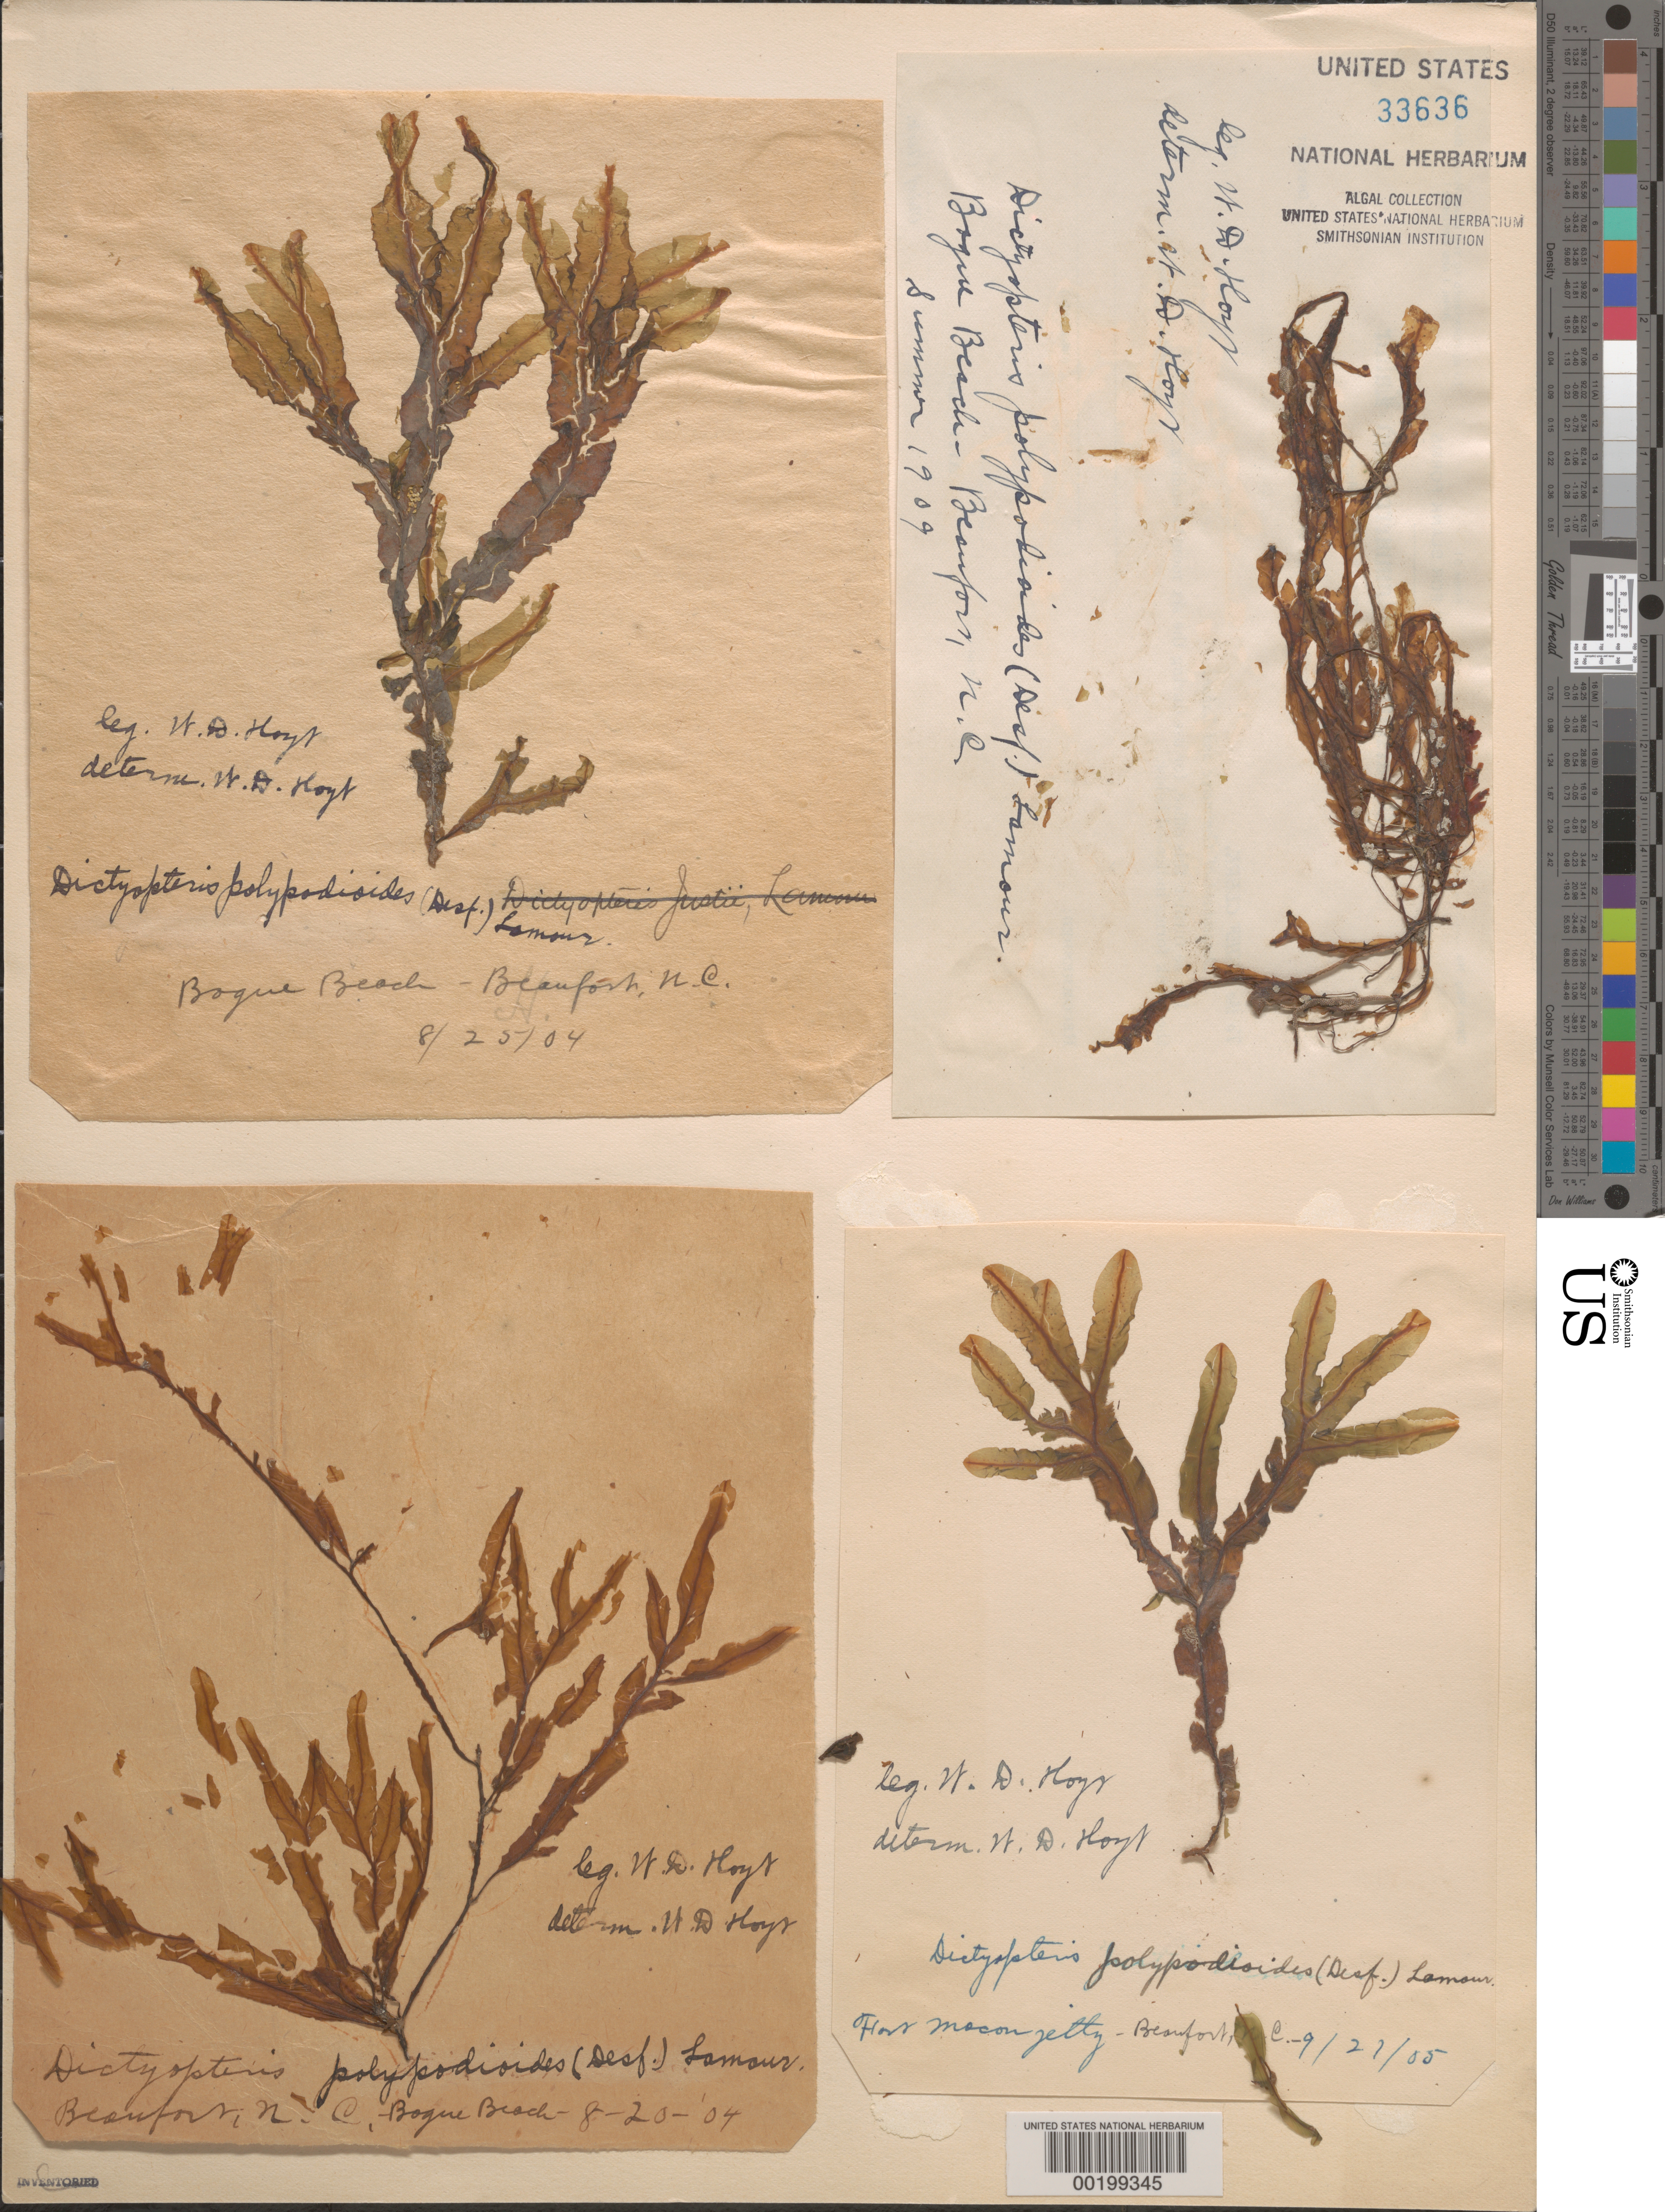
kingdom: Chromista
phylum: Ochrophyta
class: Phaeophyceae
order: Dictyotales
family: Dictyotaceae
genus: Dictyopteris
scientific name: Dictyopteris polypodioides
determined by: Hoyt, W. D.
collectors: W. D. Hoyt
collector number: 20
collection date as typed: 25 Aug 1904 TO -- Sum 1909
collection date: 1904-08-25/1909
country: United States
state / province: North Carolina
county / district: Carteret County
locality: Beaufort, Fort Macon jetty and Bogue Beach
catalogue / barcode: US 33636